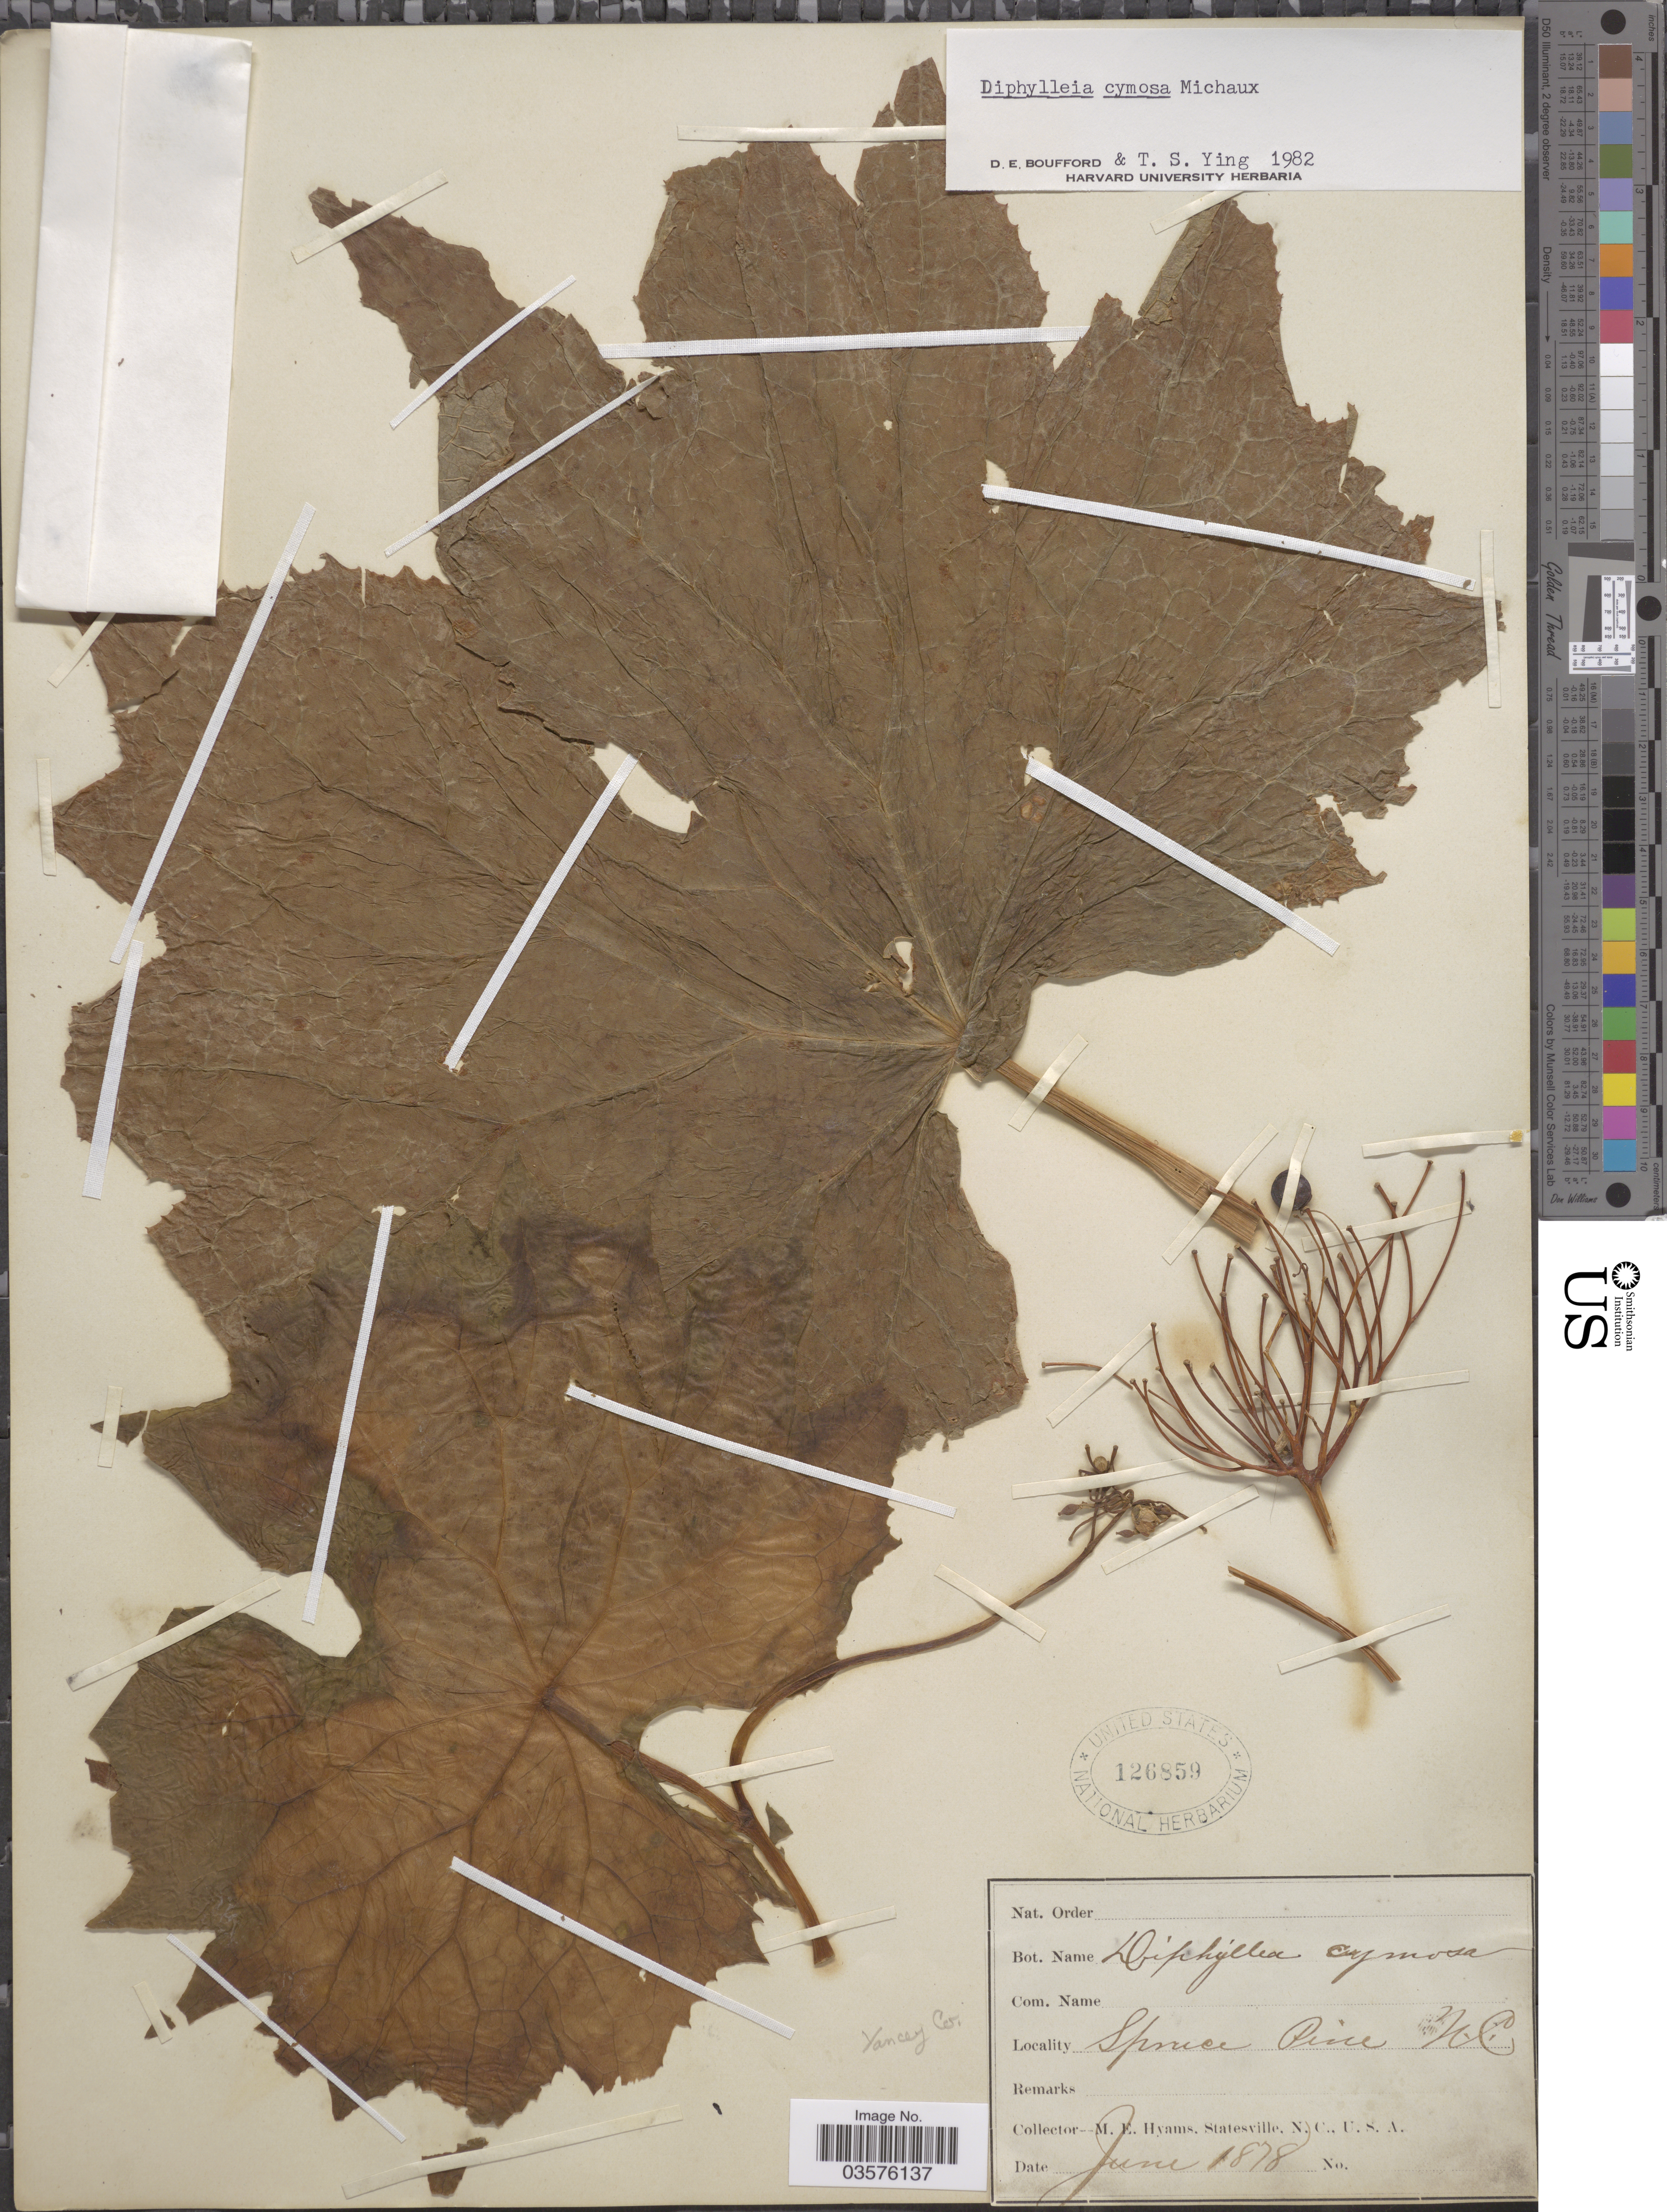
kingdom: Plantae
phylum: Tracheophyta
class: Magnoliopsida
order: Ranunculales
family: Berberidaceae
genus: Diphylleia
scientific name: Diphylleia cymosa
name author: Michx.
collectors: M. E. Hyams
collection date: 1878-06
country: United States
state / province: North Carolina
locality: Spruce Pine. Yancey Co.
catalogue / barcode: US 126859